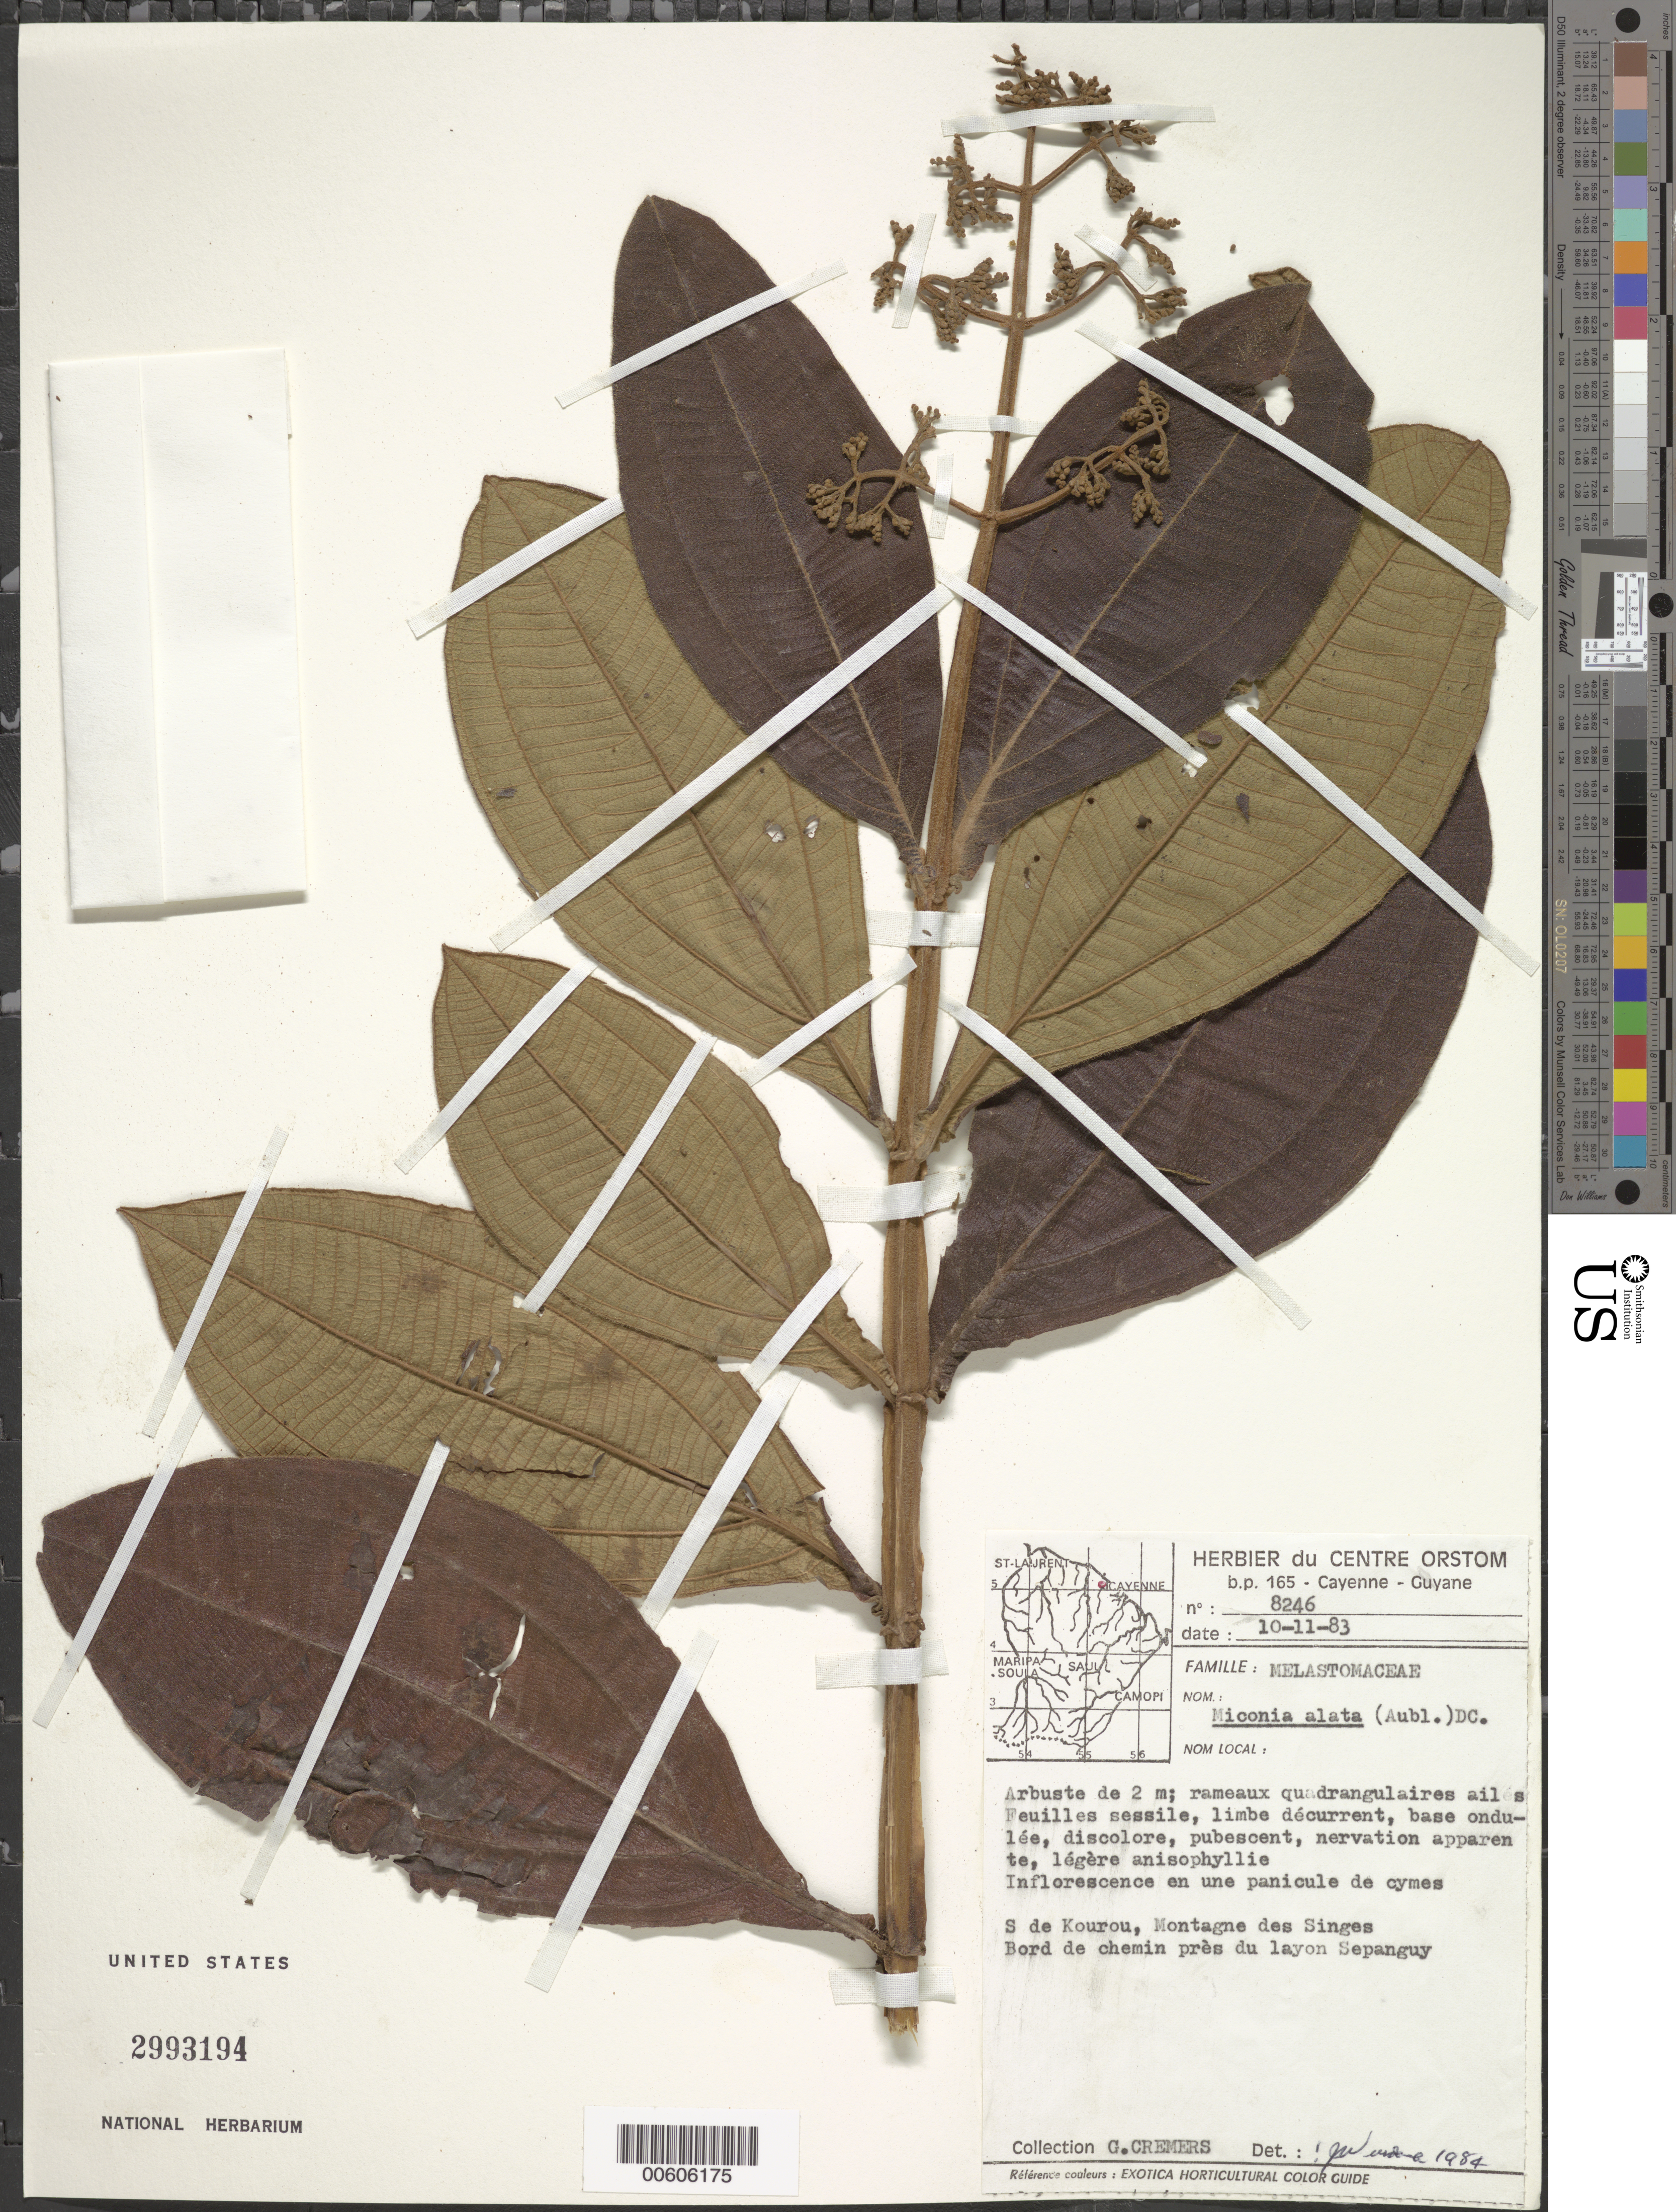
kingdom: Plantae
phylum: Tracheophyta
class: Magnoliopsida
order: Myrtales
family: Melastomataceae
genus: Miconia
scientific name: Miconia alata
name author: (Aubl.) DC.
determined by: Wurdack, John J., (US), US (UNITED STATES)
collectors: G. Cremers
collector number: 8246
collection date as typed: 10-Nov-83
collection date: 1983-11-10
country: French Guiana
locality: Montagne des Singes, S à Kourou Layon Sepanguy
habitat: Bord de chemin pres du layon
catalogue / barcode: US 2993194